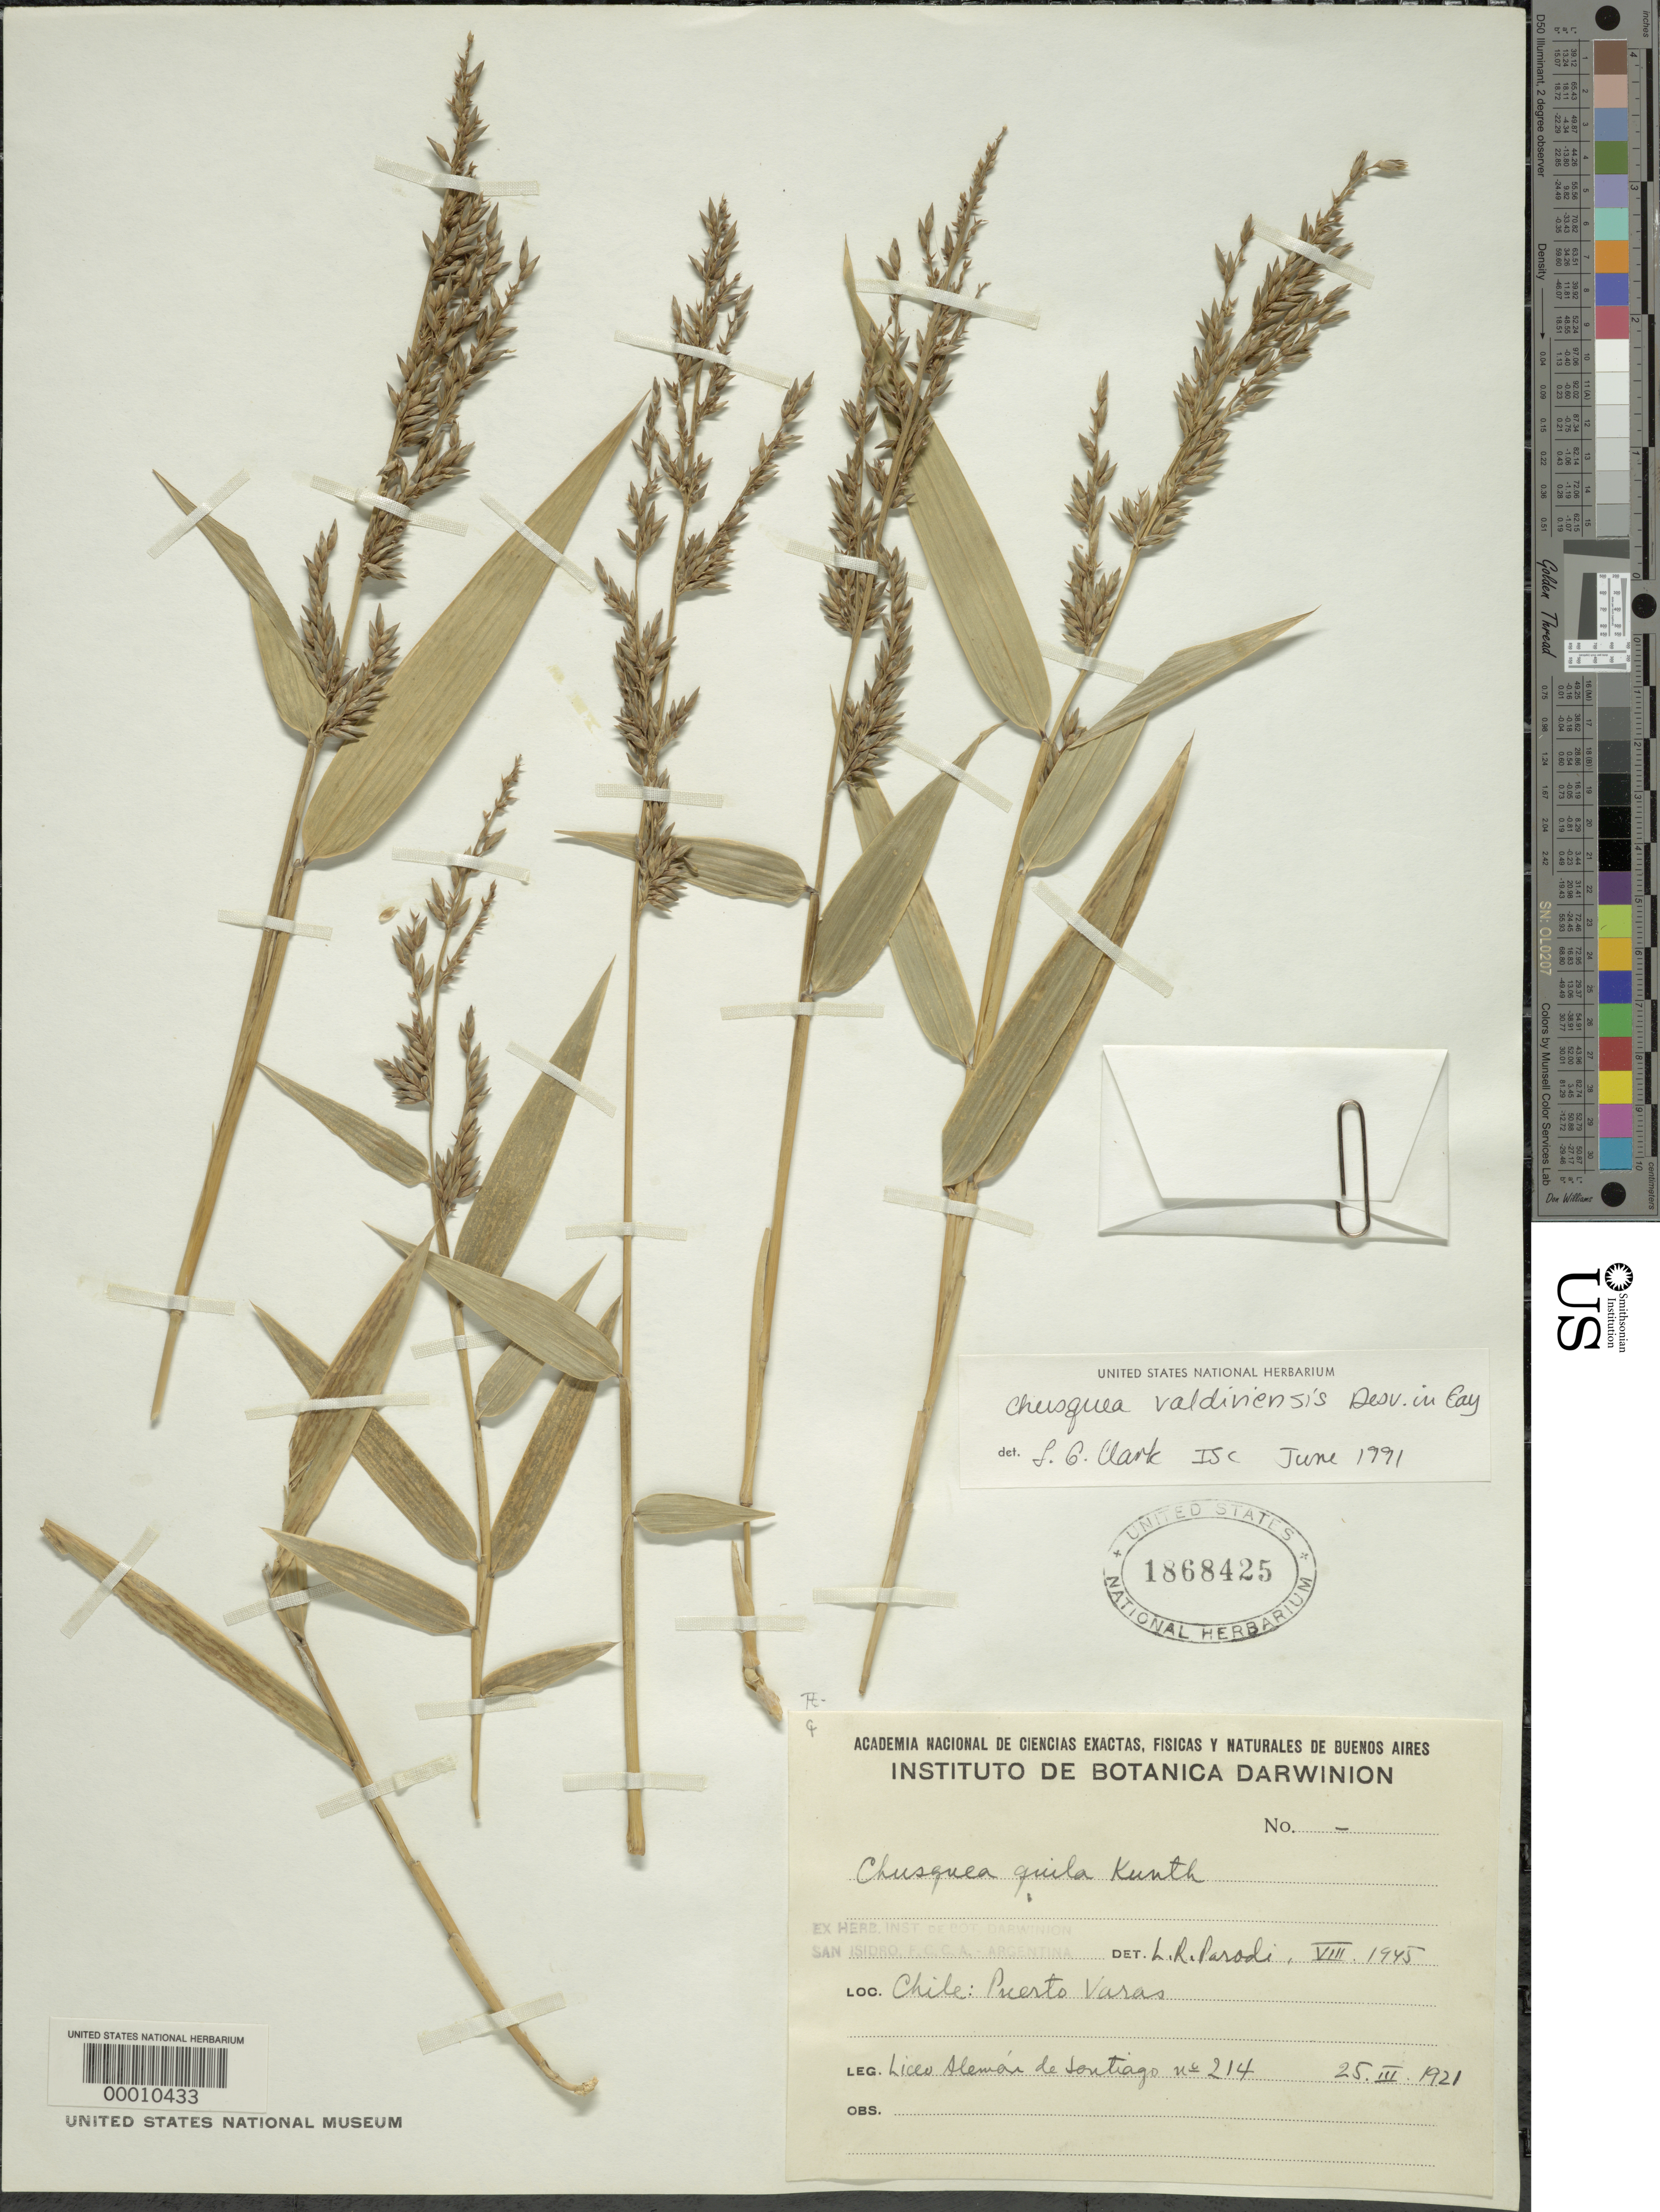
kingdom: Plantae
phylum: Tracheophyta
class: Liliopsida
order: Poales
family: Poaceae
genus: Chusquea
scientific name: Chusquea valdiviensis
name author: É. Desv. in Gay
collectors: L. Santiago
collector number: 214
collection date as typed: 25 Mar 1921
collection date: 1921-03-25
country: Chile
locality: Puerto varas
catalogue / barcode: US 1868425